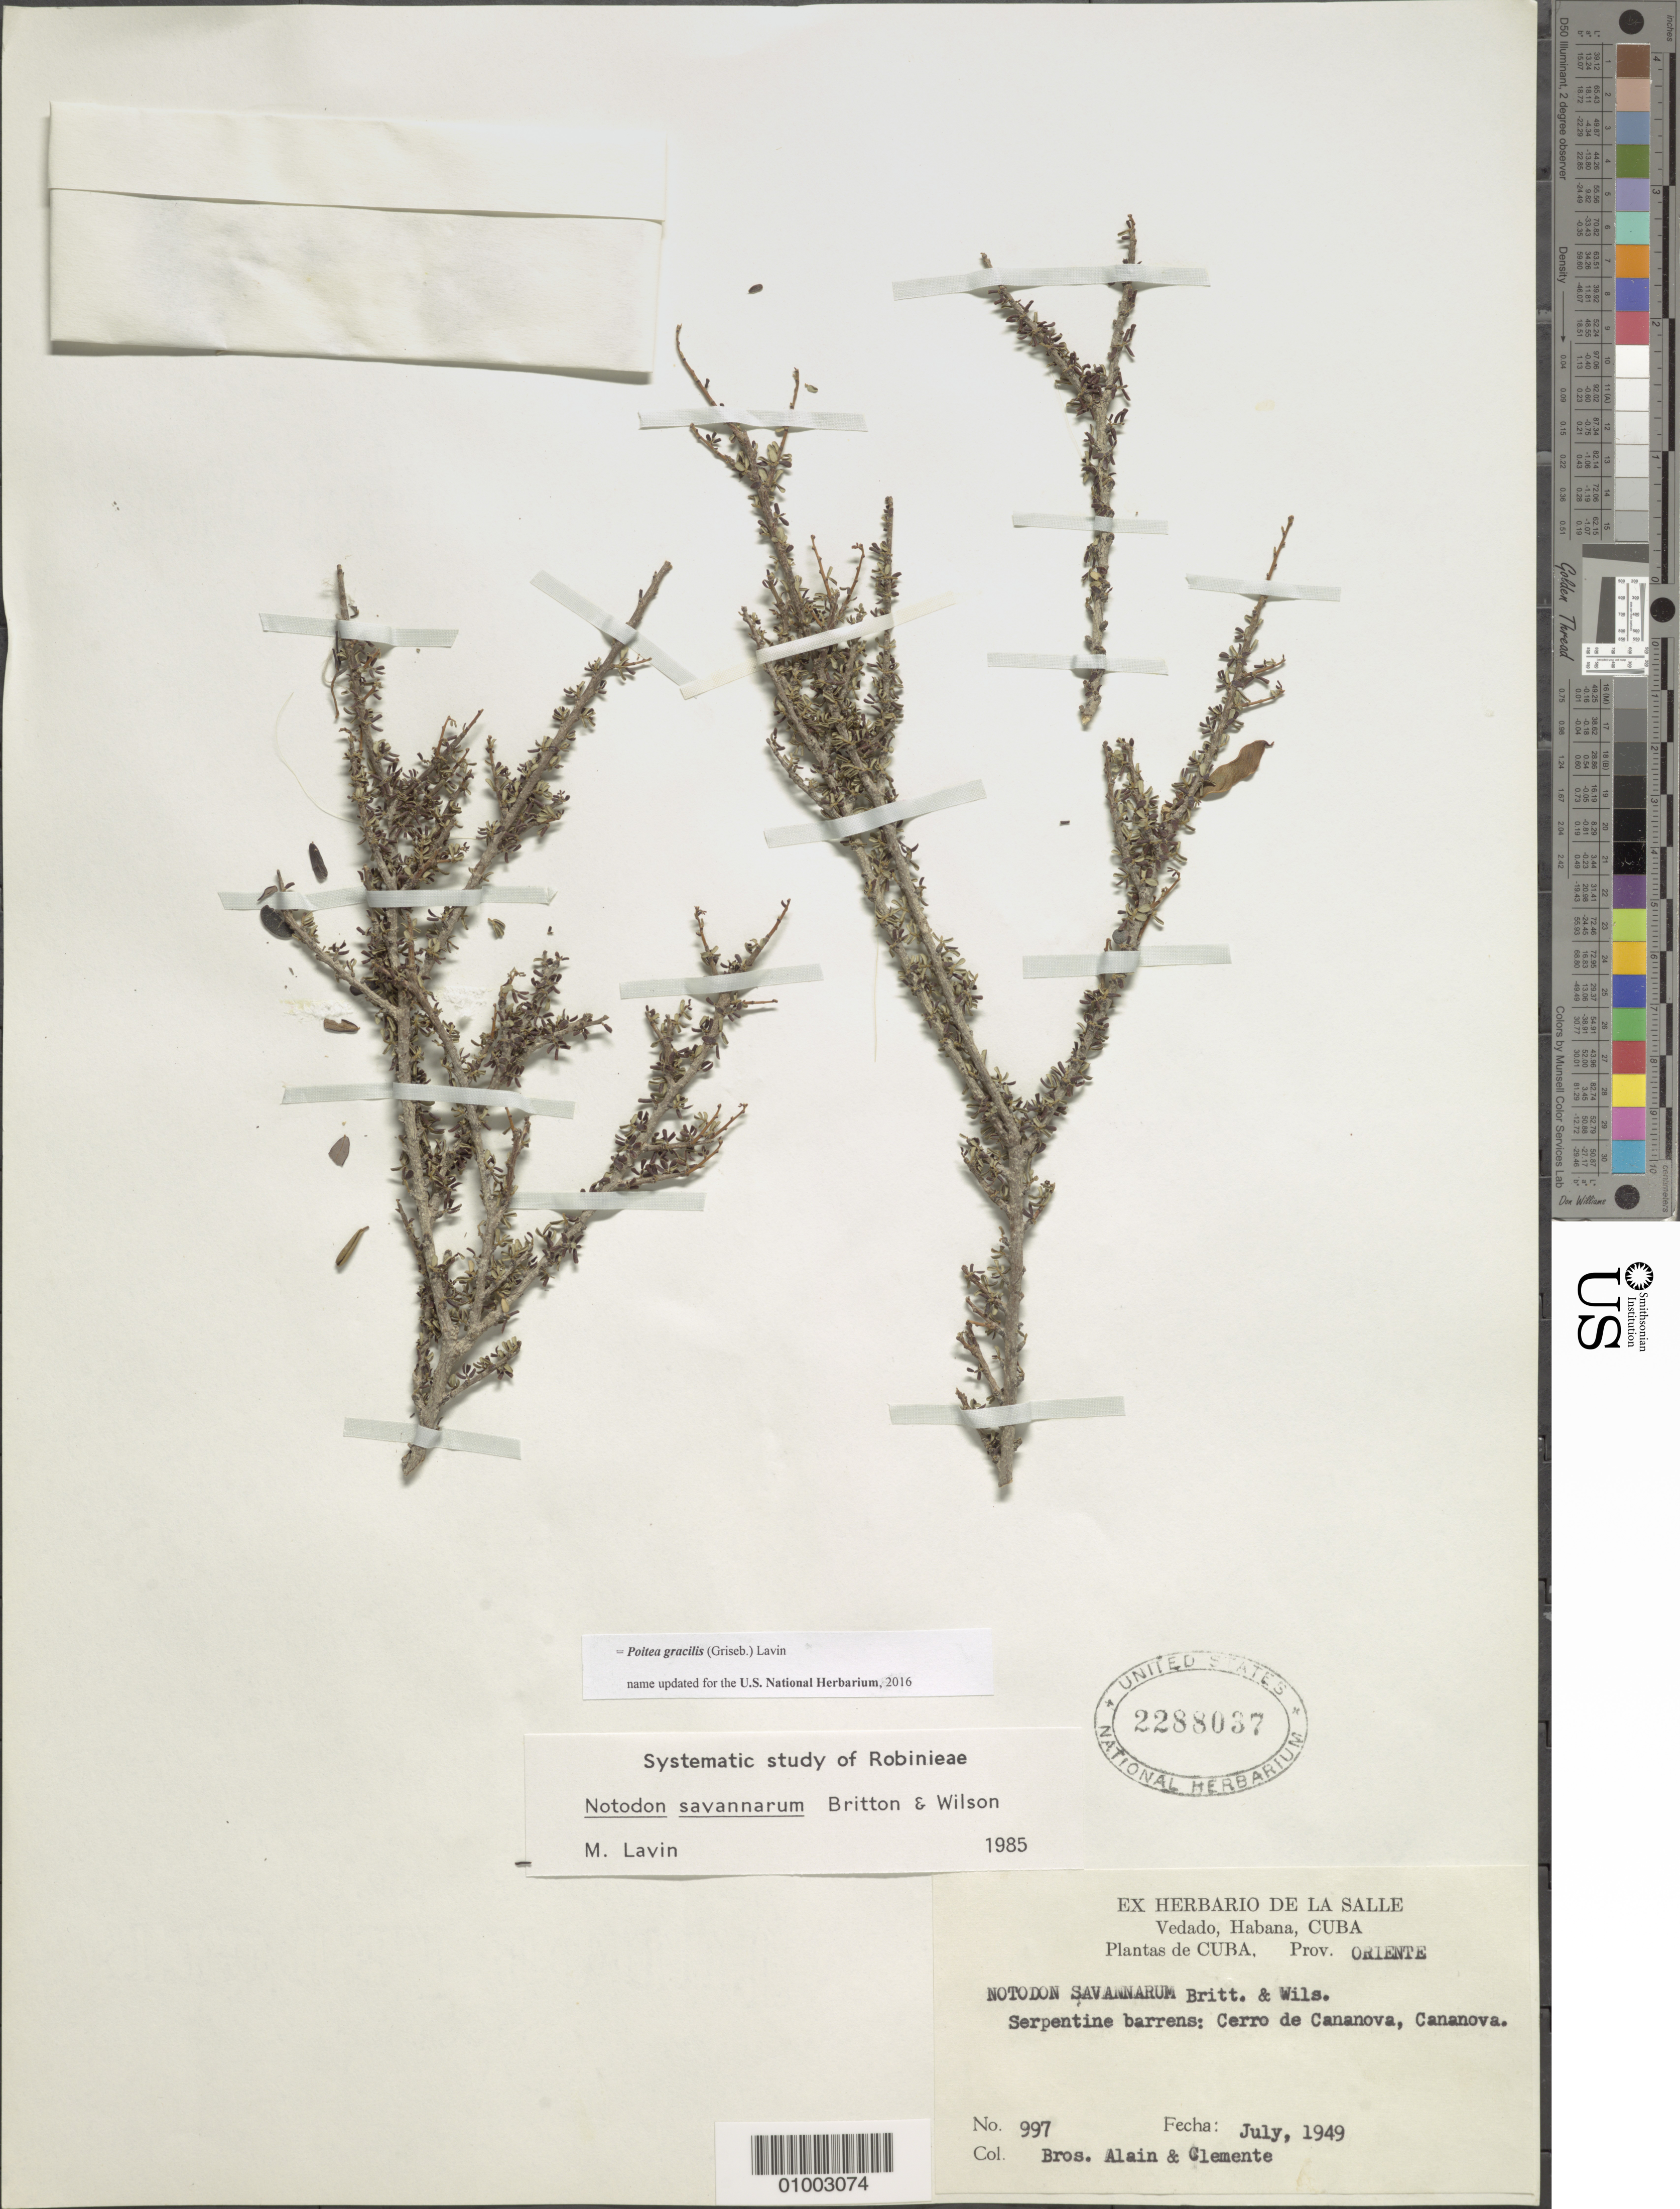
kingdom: Plantae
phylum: Tracheophyta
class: Magnoliopsida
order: Fabales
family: Fabaceae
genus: Poitea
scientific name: Poitea gracilis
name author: (Griseb.) Lavin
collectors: A. H. Liogier & Bro. Clemente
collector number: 997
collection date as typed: Jul 1949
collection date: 1949-07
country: Cuba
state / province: Oriente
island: Cuba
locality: Serpentine barrens, Cerro de Cananova, Cananova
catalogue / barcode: US 2288037